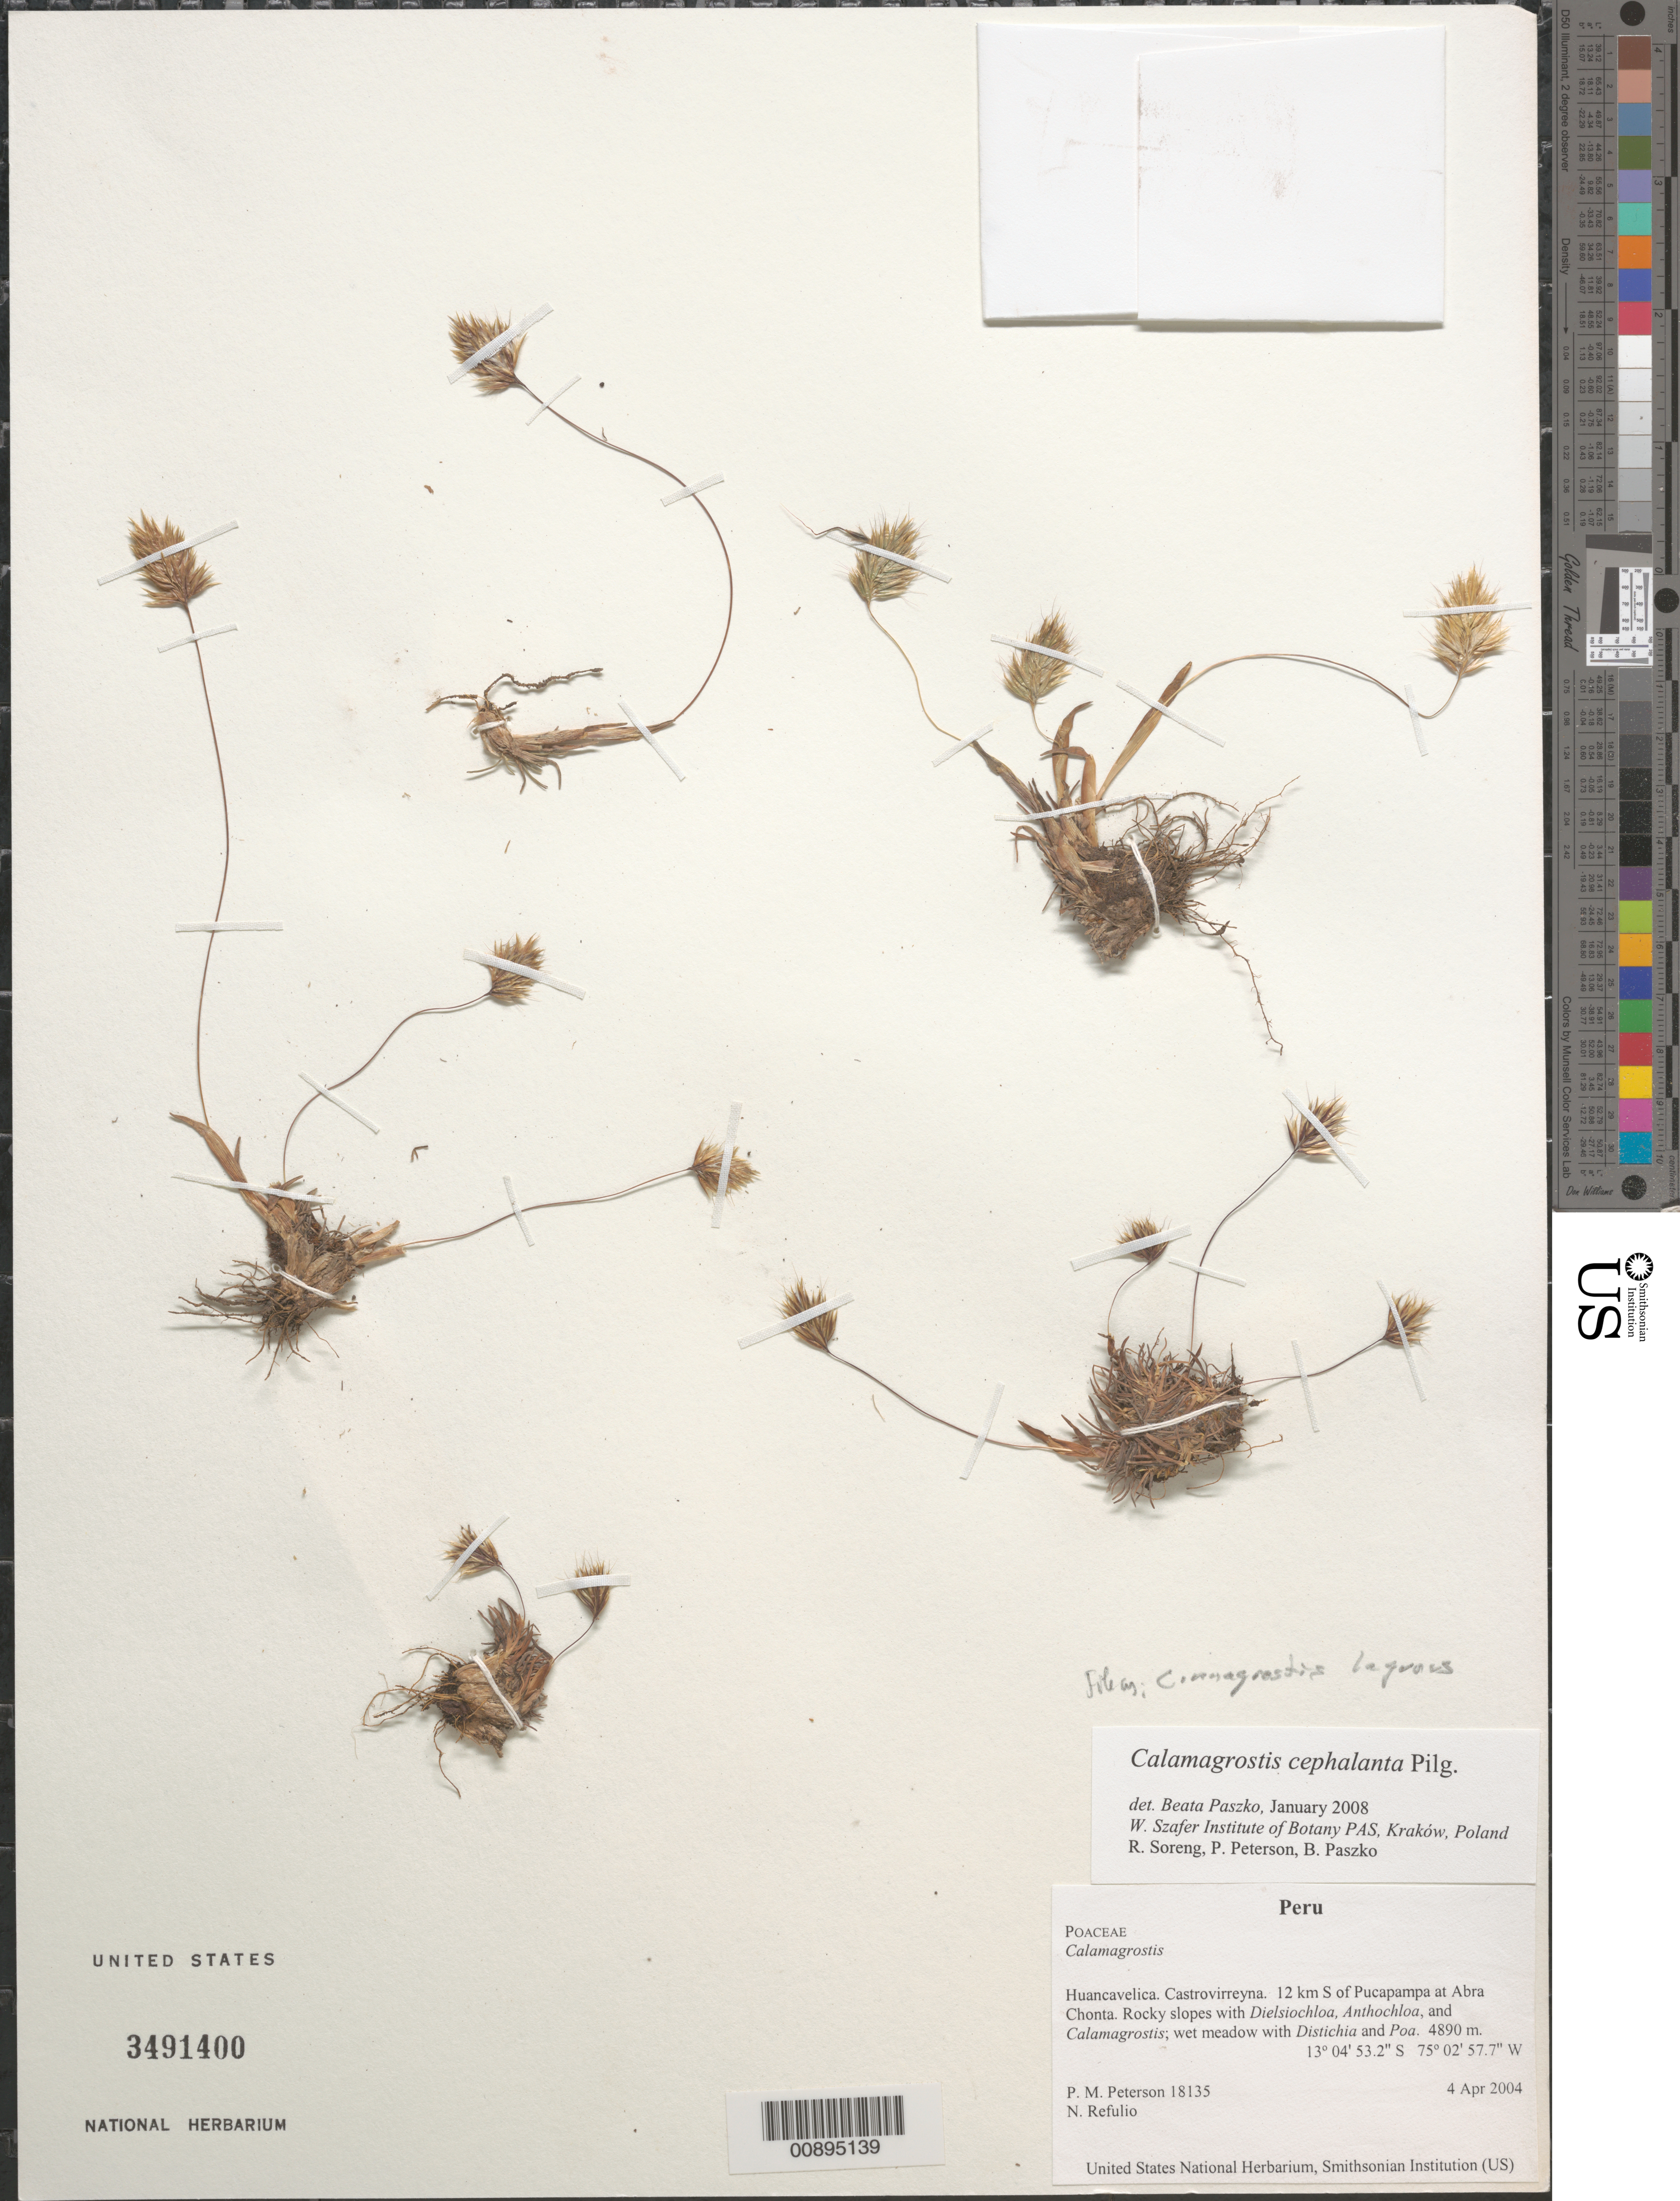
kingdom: Plantae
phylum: Tracheophyta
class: Liliopsida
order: Poales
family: Poaceae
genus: Cinnagrostis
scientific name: Cinnagrostis lagurus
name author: (Wedd.) P.M. Peterson et al.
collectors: P. M. Peterson & N. Refulio-Rodríguez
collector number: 18135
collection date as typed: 04 Apr 2004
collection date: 2004-04-04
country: Peru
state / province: Huancavelica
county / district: Castrovirreyna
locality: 12 km S of Pucapampa at Abra Chonta. Rocky slopes with Dielsiochloa, Anthochloa, and Calamagrostis; wet meadow with Distichia and Poa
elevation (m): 4890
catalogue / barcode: US 3491400